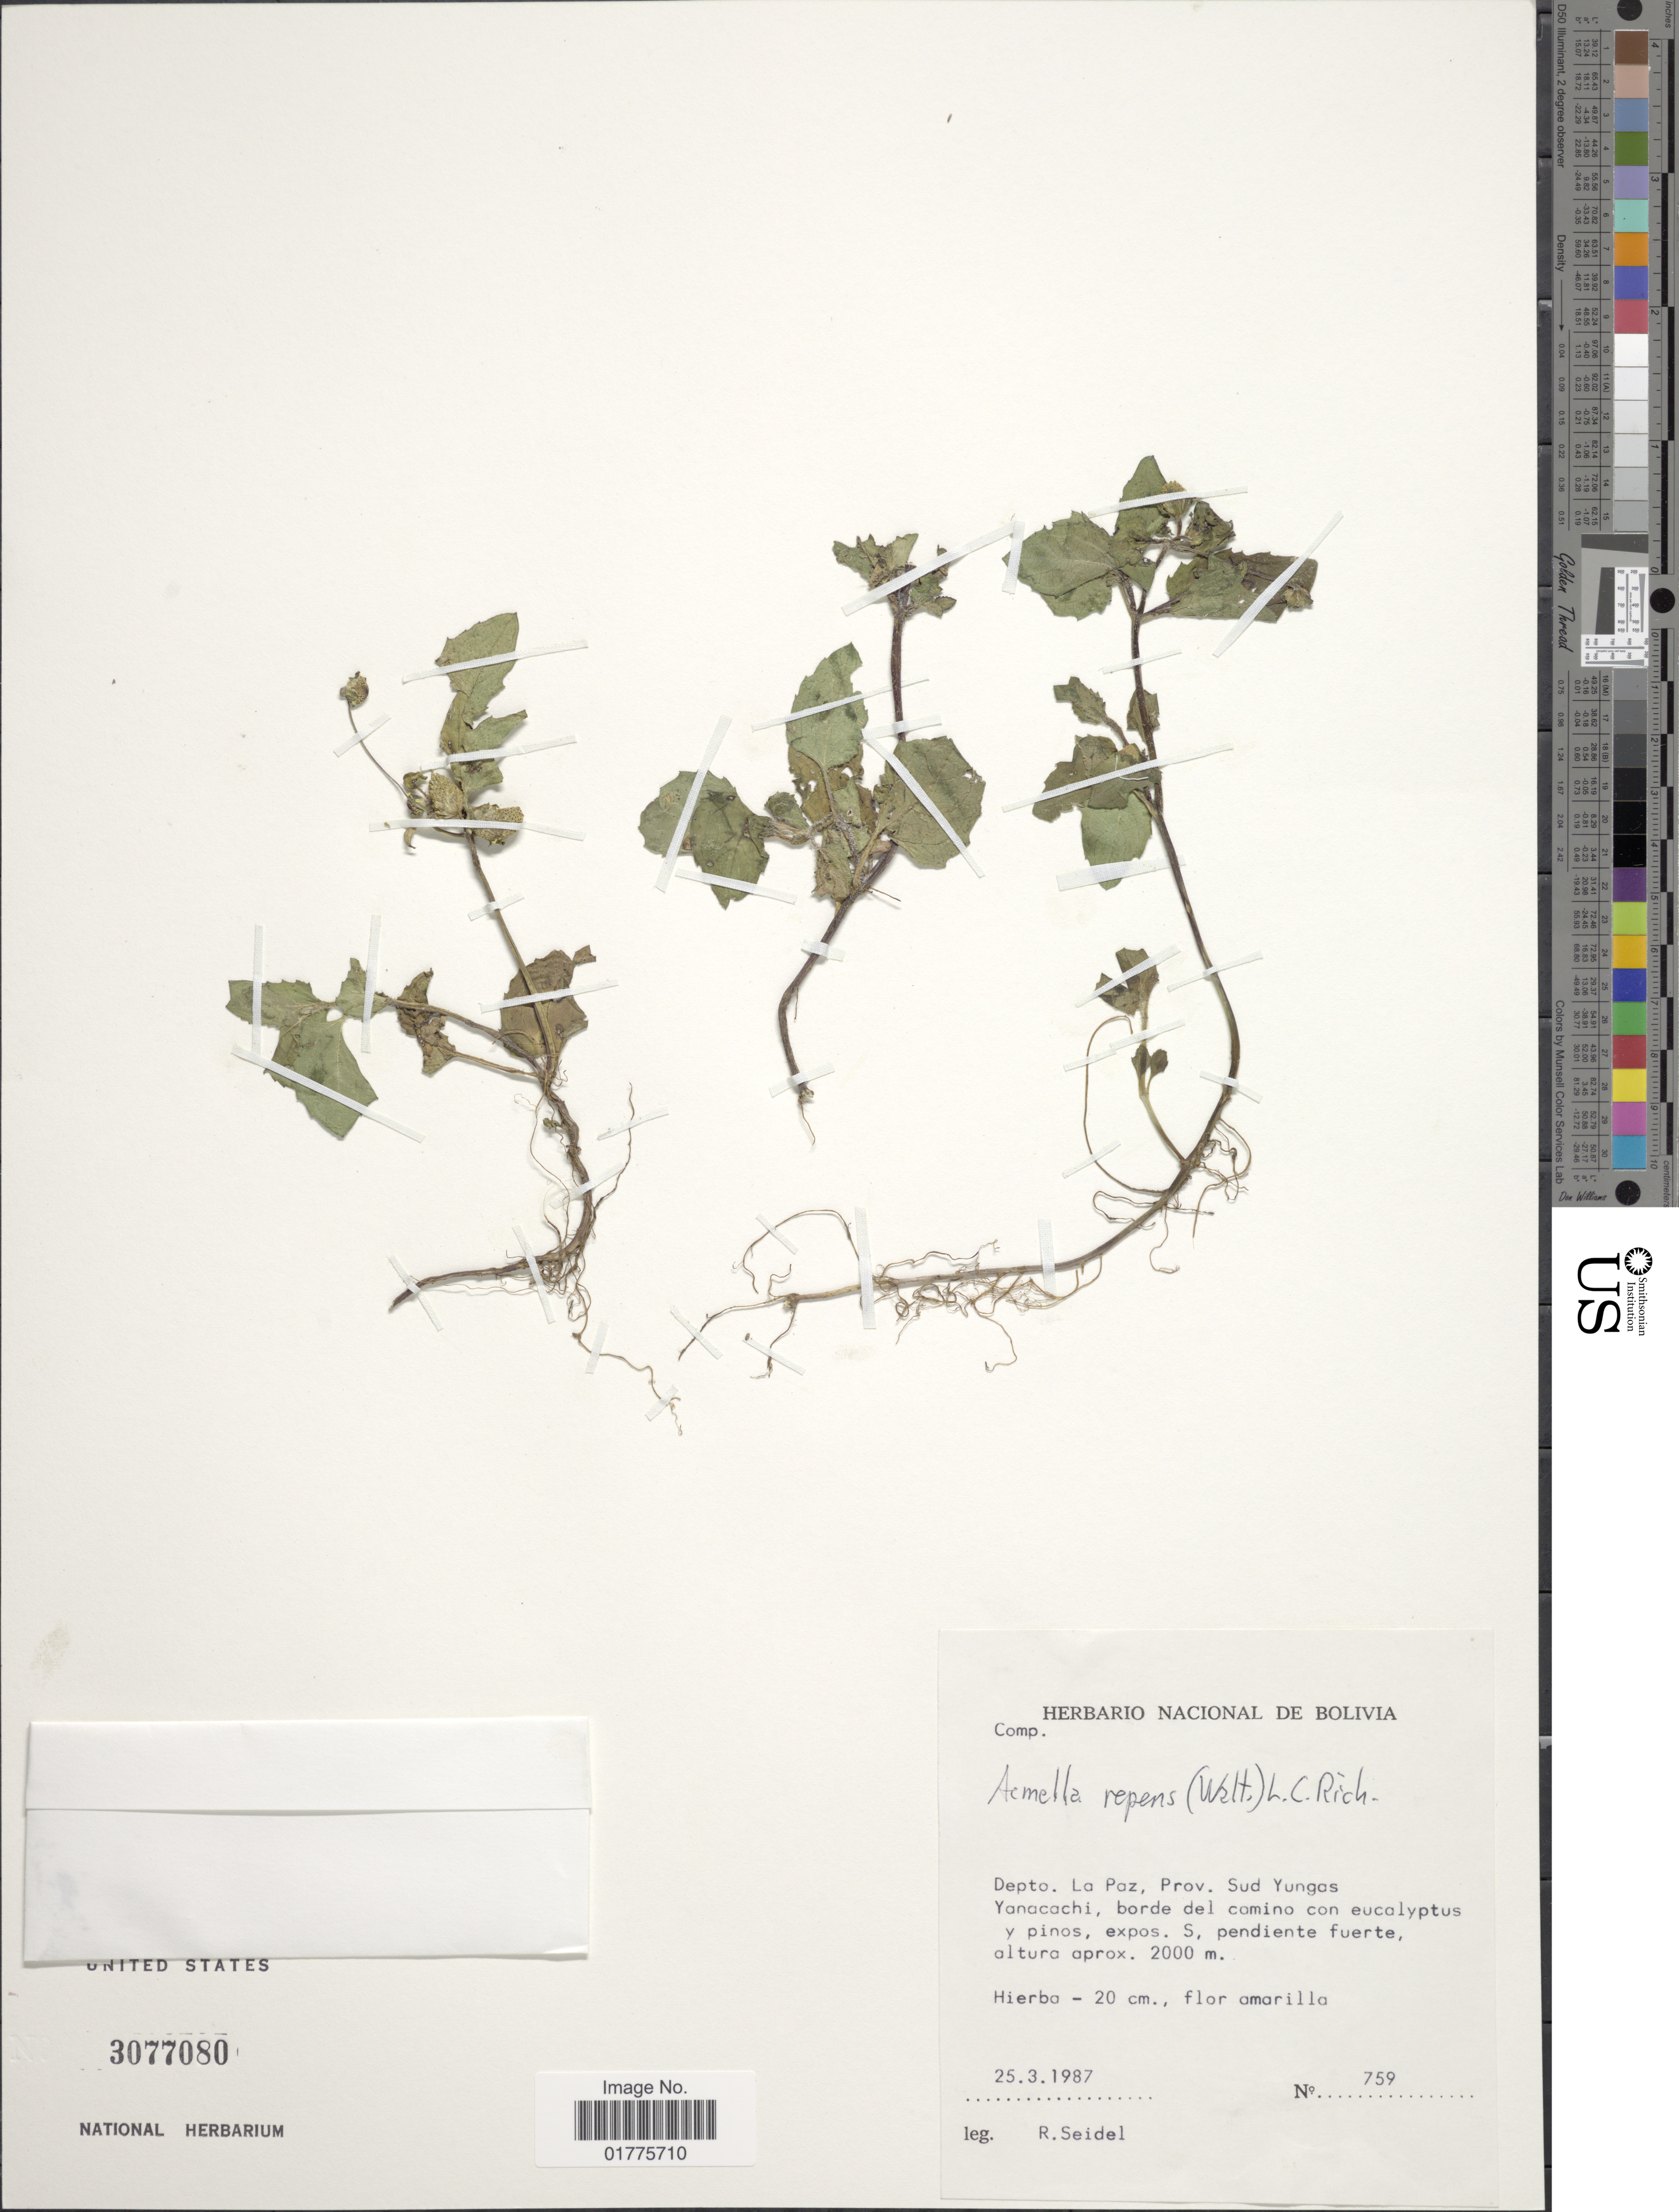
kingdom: Plantae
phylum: Tracheophyta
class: Magnoliopsida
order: Asterales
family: Asteraceae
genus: Acmella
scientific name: Acmella repens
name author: (Walter) Rich.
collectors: R. Seidel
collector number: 759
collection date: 1987-03-25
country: Bolivia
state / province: La Paz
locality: Sud Yungas Yanacachi, borde del camino con eucalyptus y pinos, expos. S, pendiente fuerte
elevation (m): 2000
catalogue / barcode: US 3077080